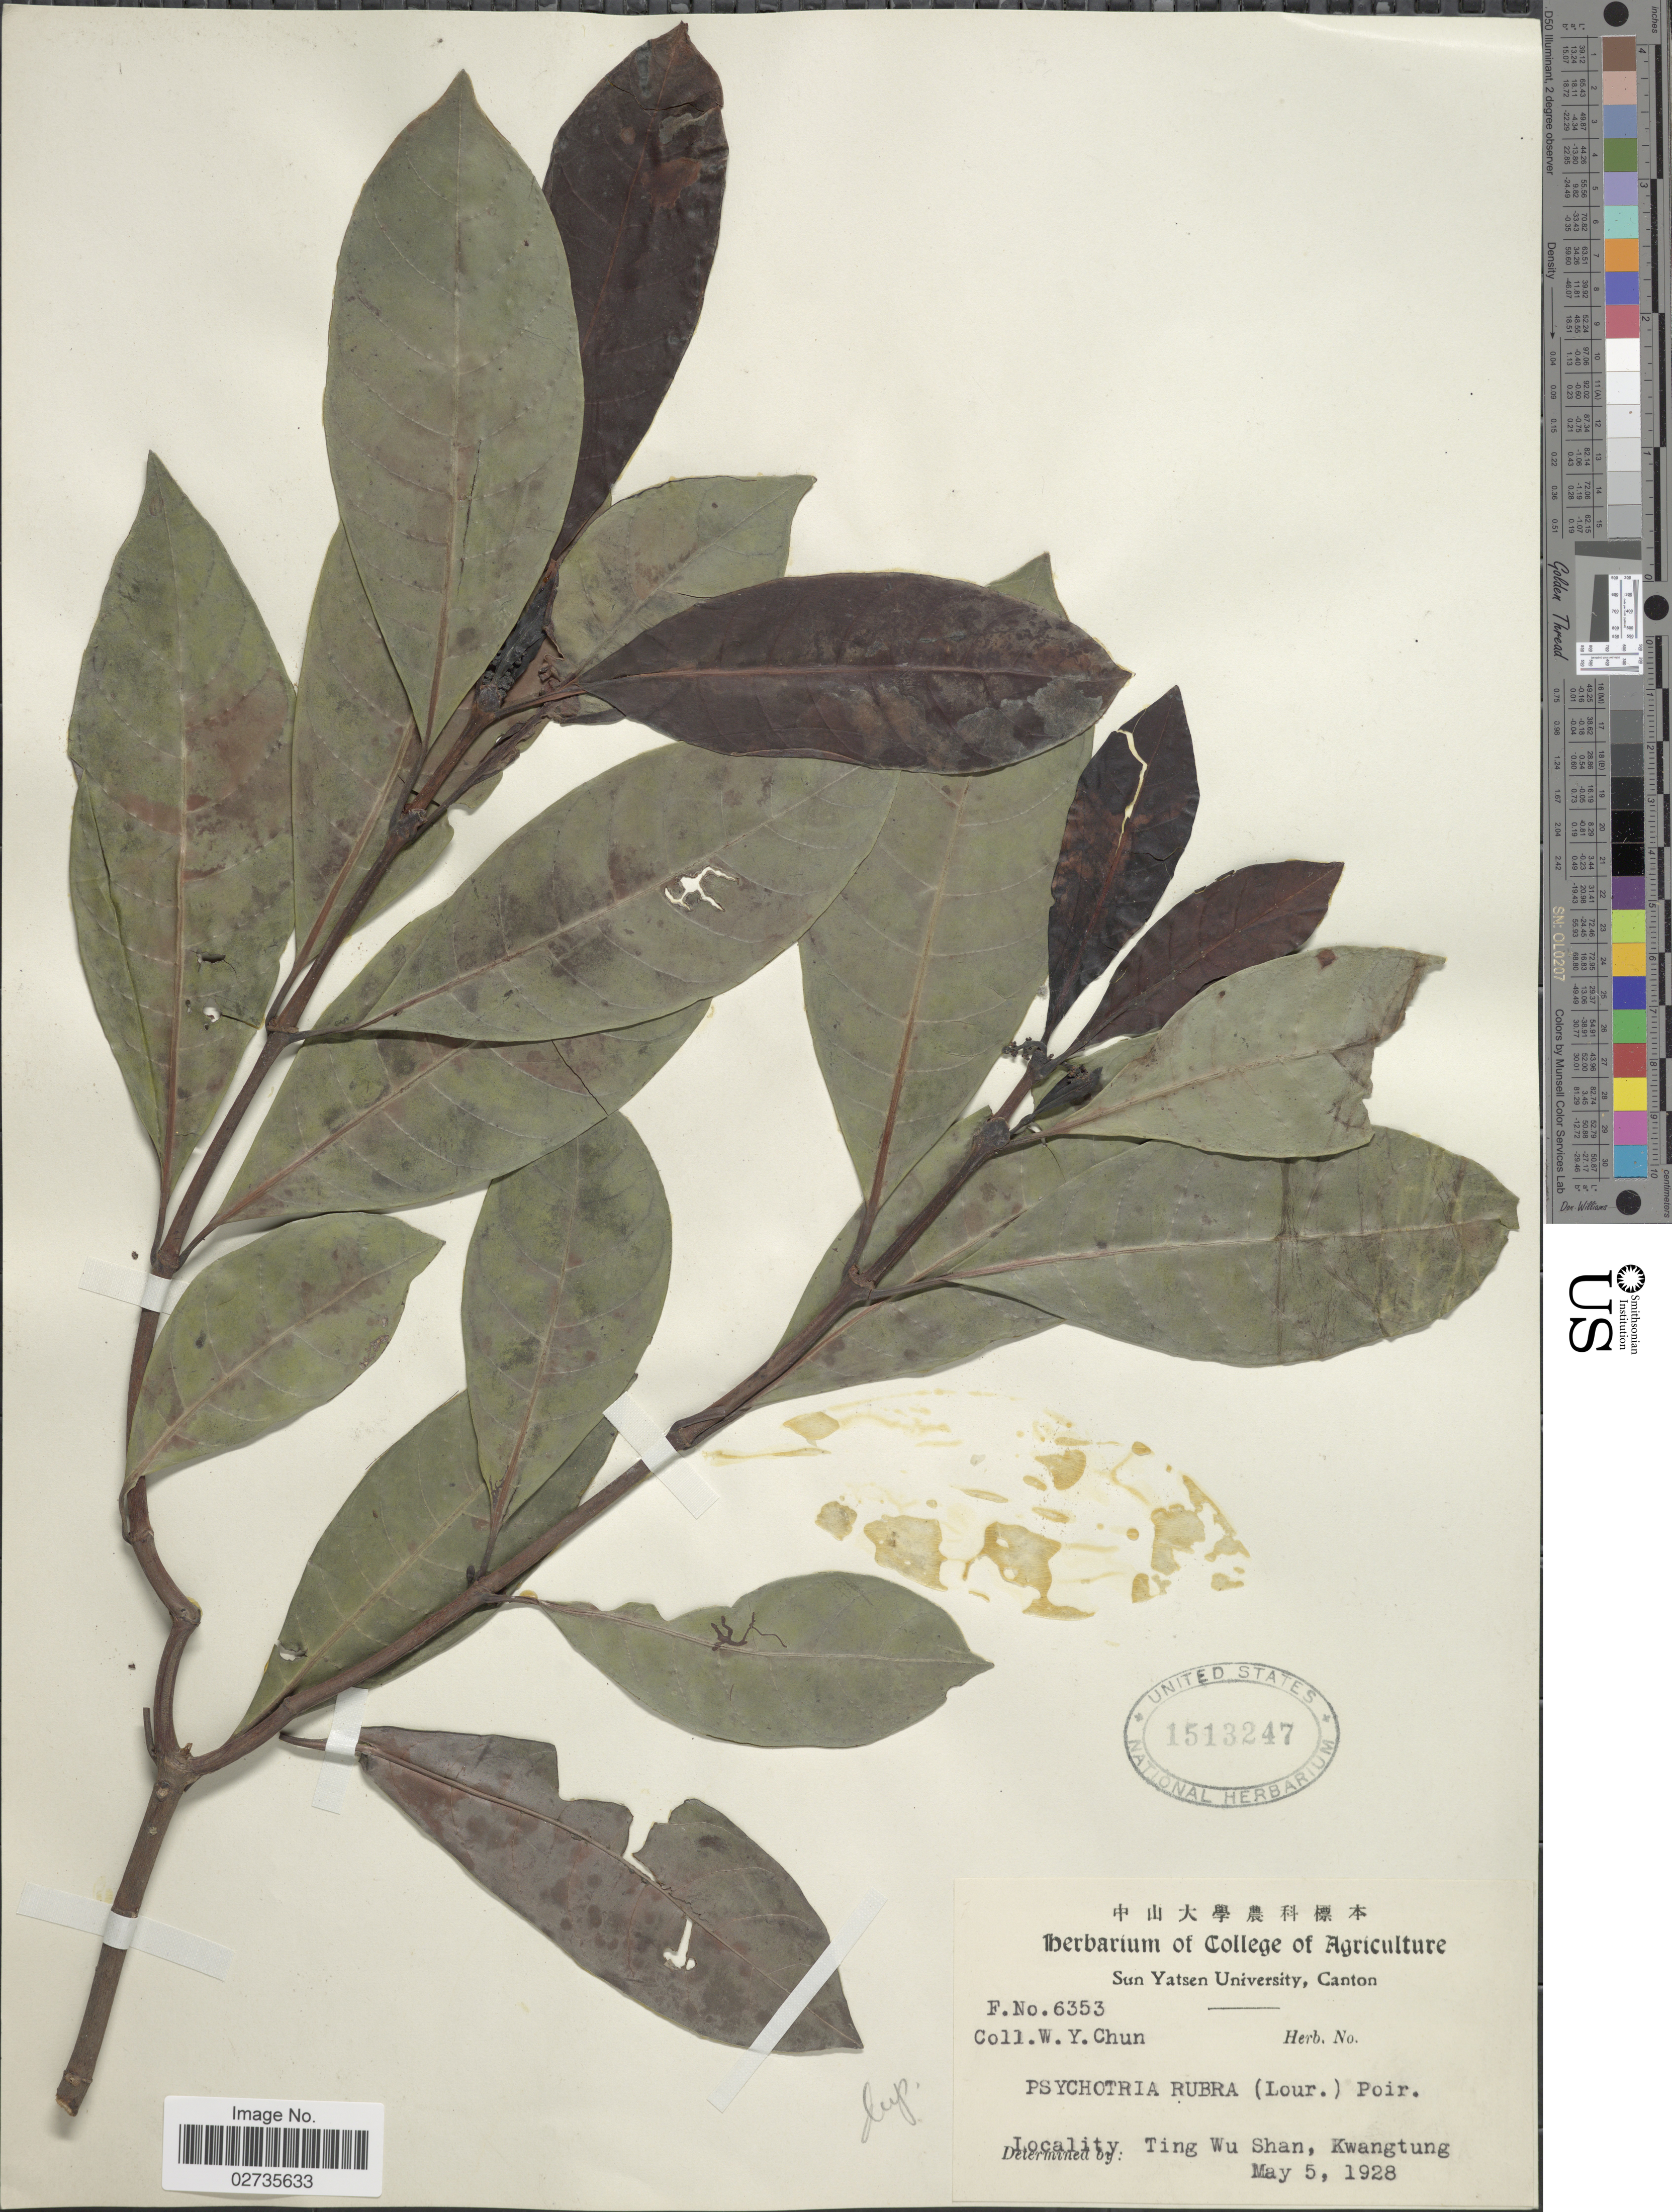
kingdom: Plantae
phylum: Tracheophyta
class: Magnoliopsida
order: Gentianales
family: Rubiaceae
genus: Psychotria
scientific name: Psychotria rubra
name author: (Lour.) Poir.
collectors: W. Y. Chun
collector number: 6353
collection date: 1928-05-05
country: China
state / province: Guangdong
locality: Ting Wu Shan, Kwangtung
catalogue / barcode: US 1513247